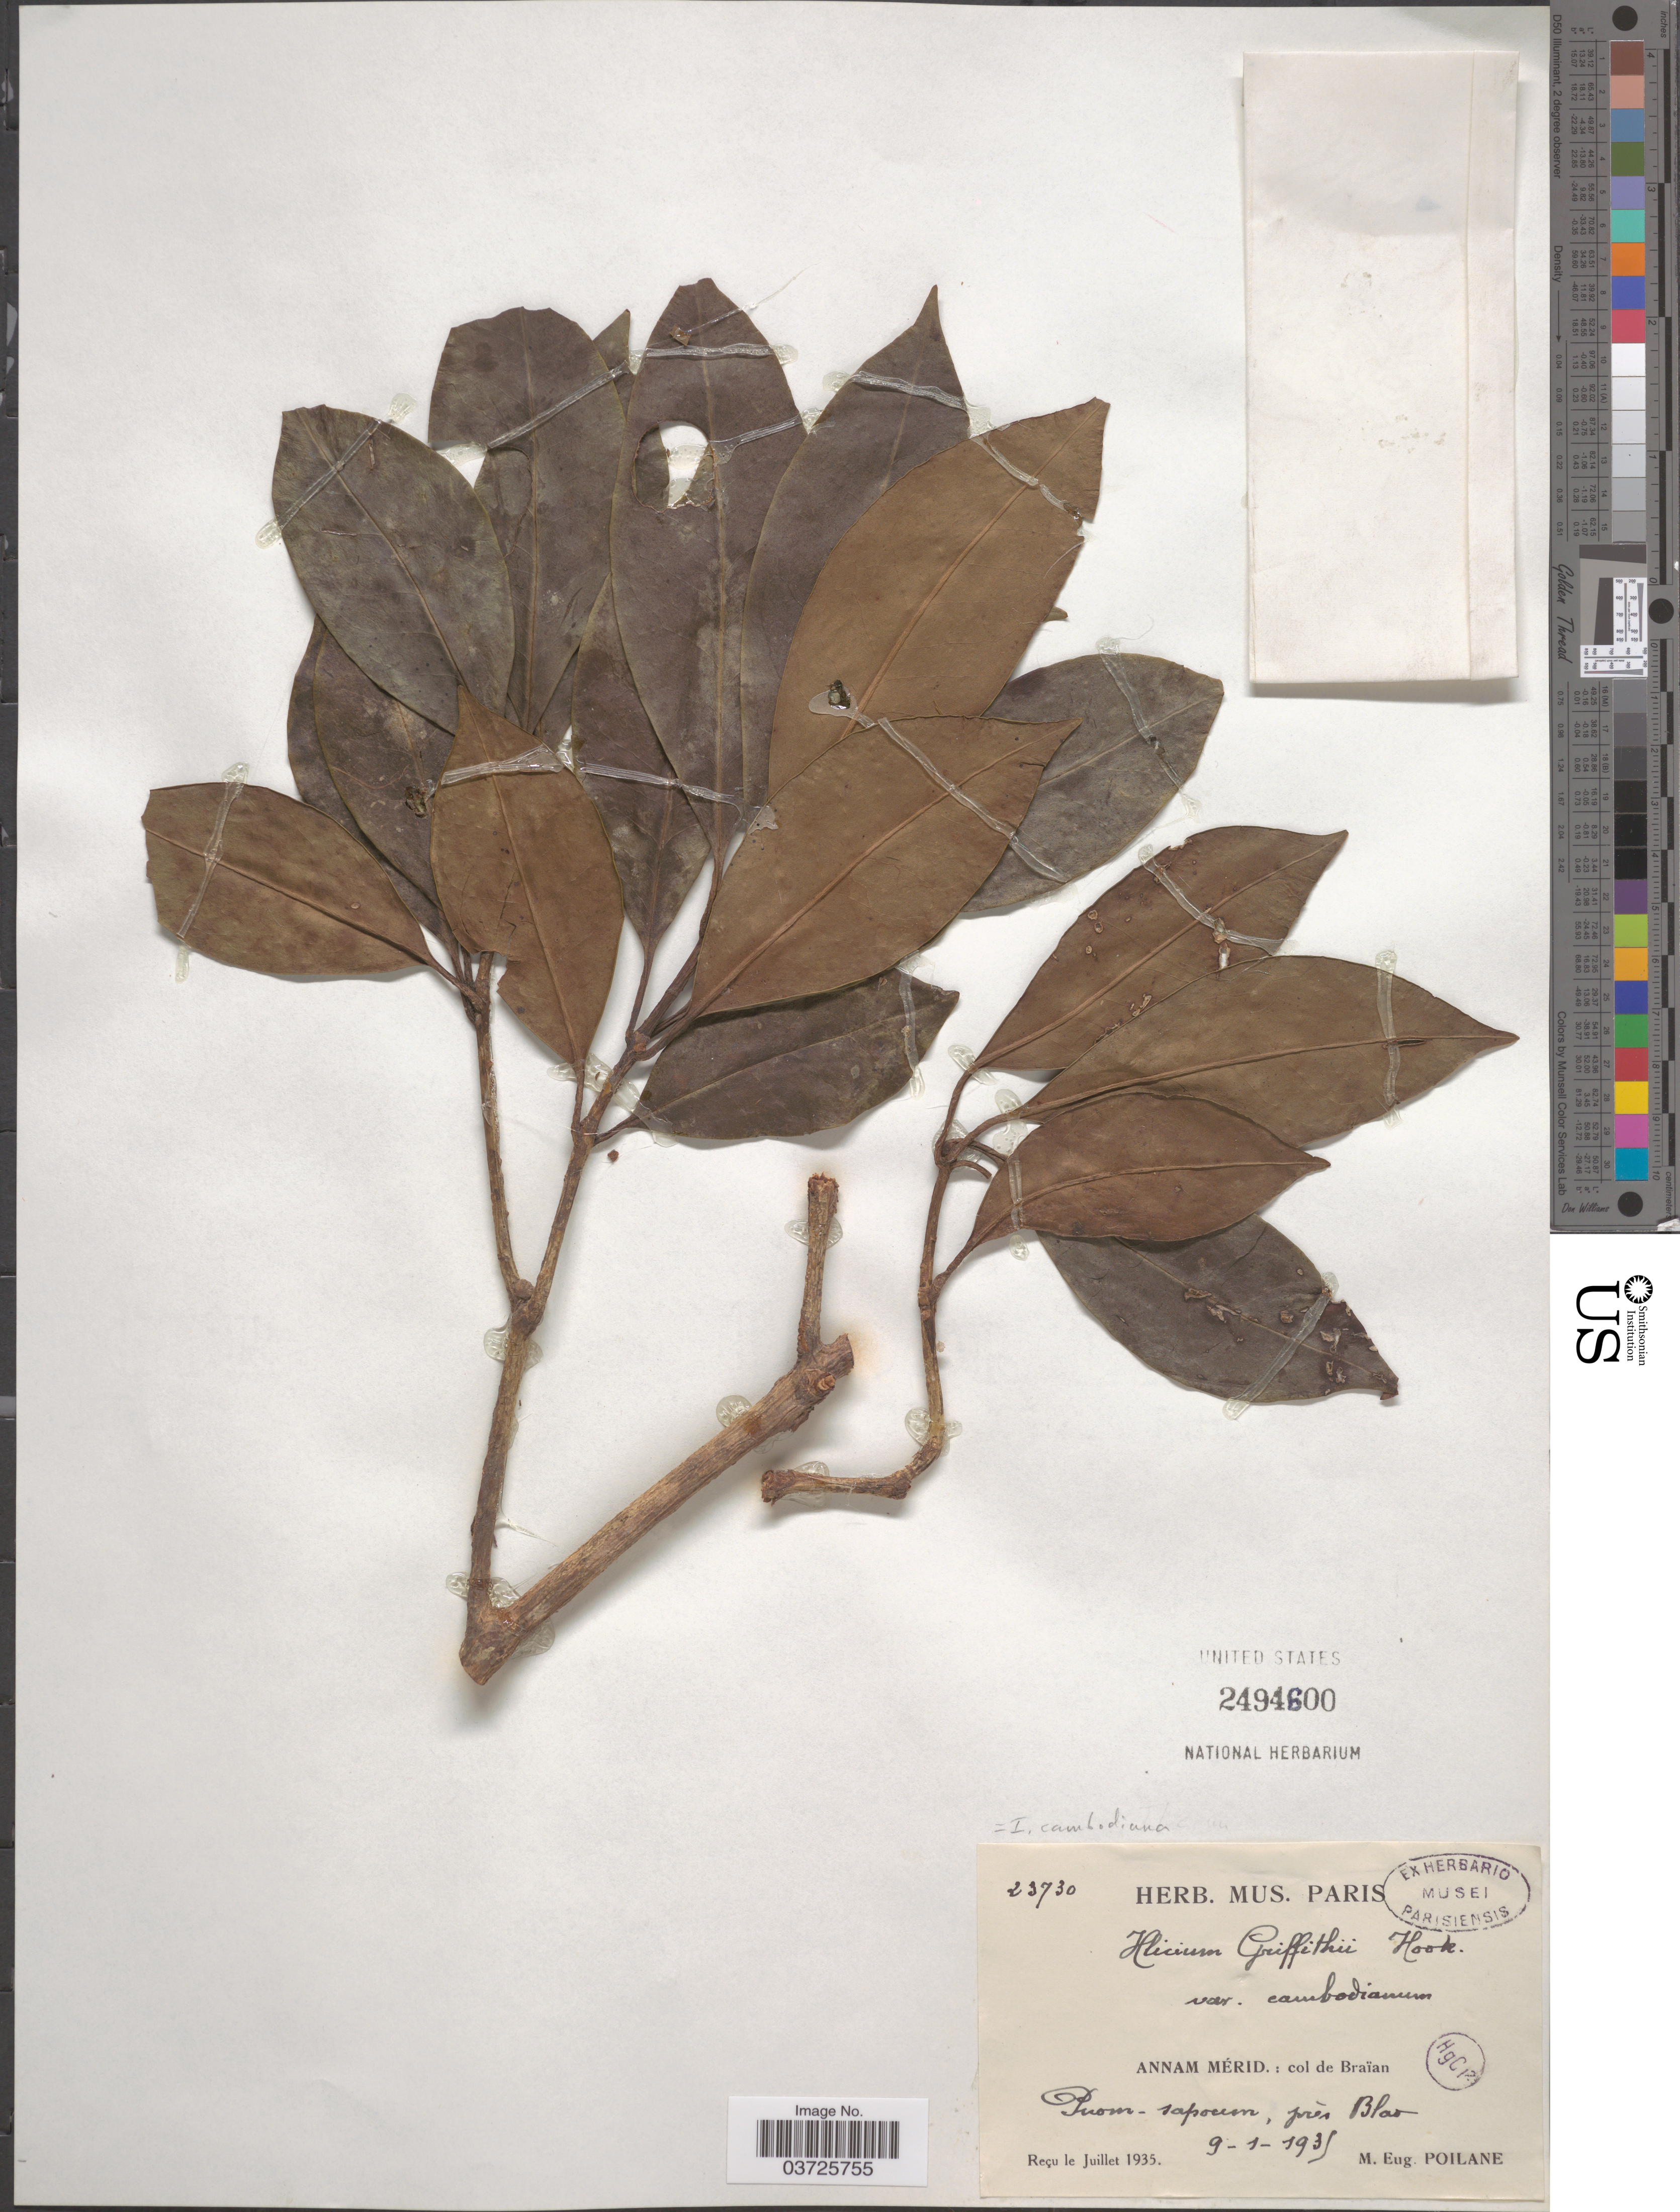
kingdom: Plantae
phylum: Tracheophyta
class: Magnoliopsida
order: Austrobaileyales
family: Schisandraceae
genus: Illicium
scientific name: Illicium cambodianum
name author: Hance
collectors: M. Poilane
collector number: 23730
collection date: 1935-01-09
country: Vietnam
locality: Annam Mérid.: col de Braïan. Puom-sapoum [interpreted], près Blao.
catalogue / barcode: US 2494600